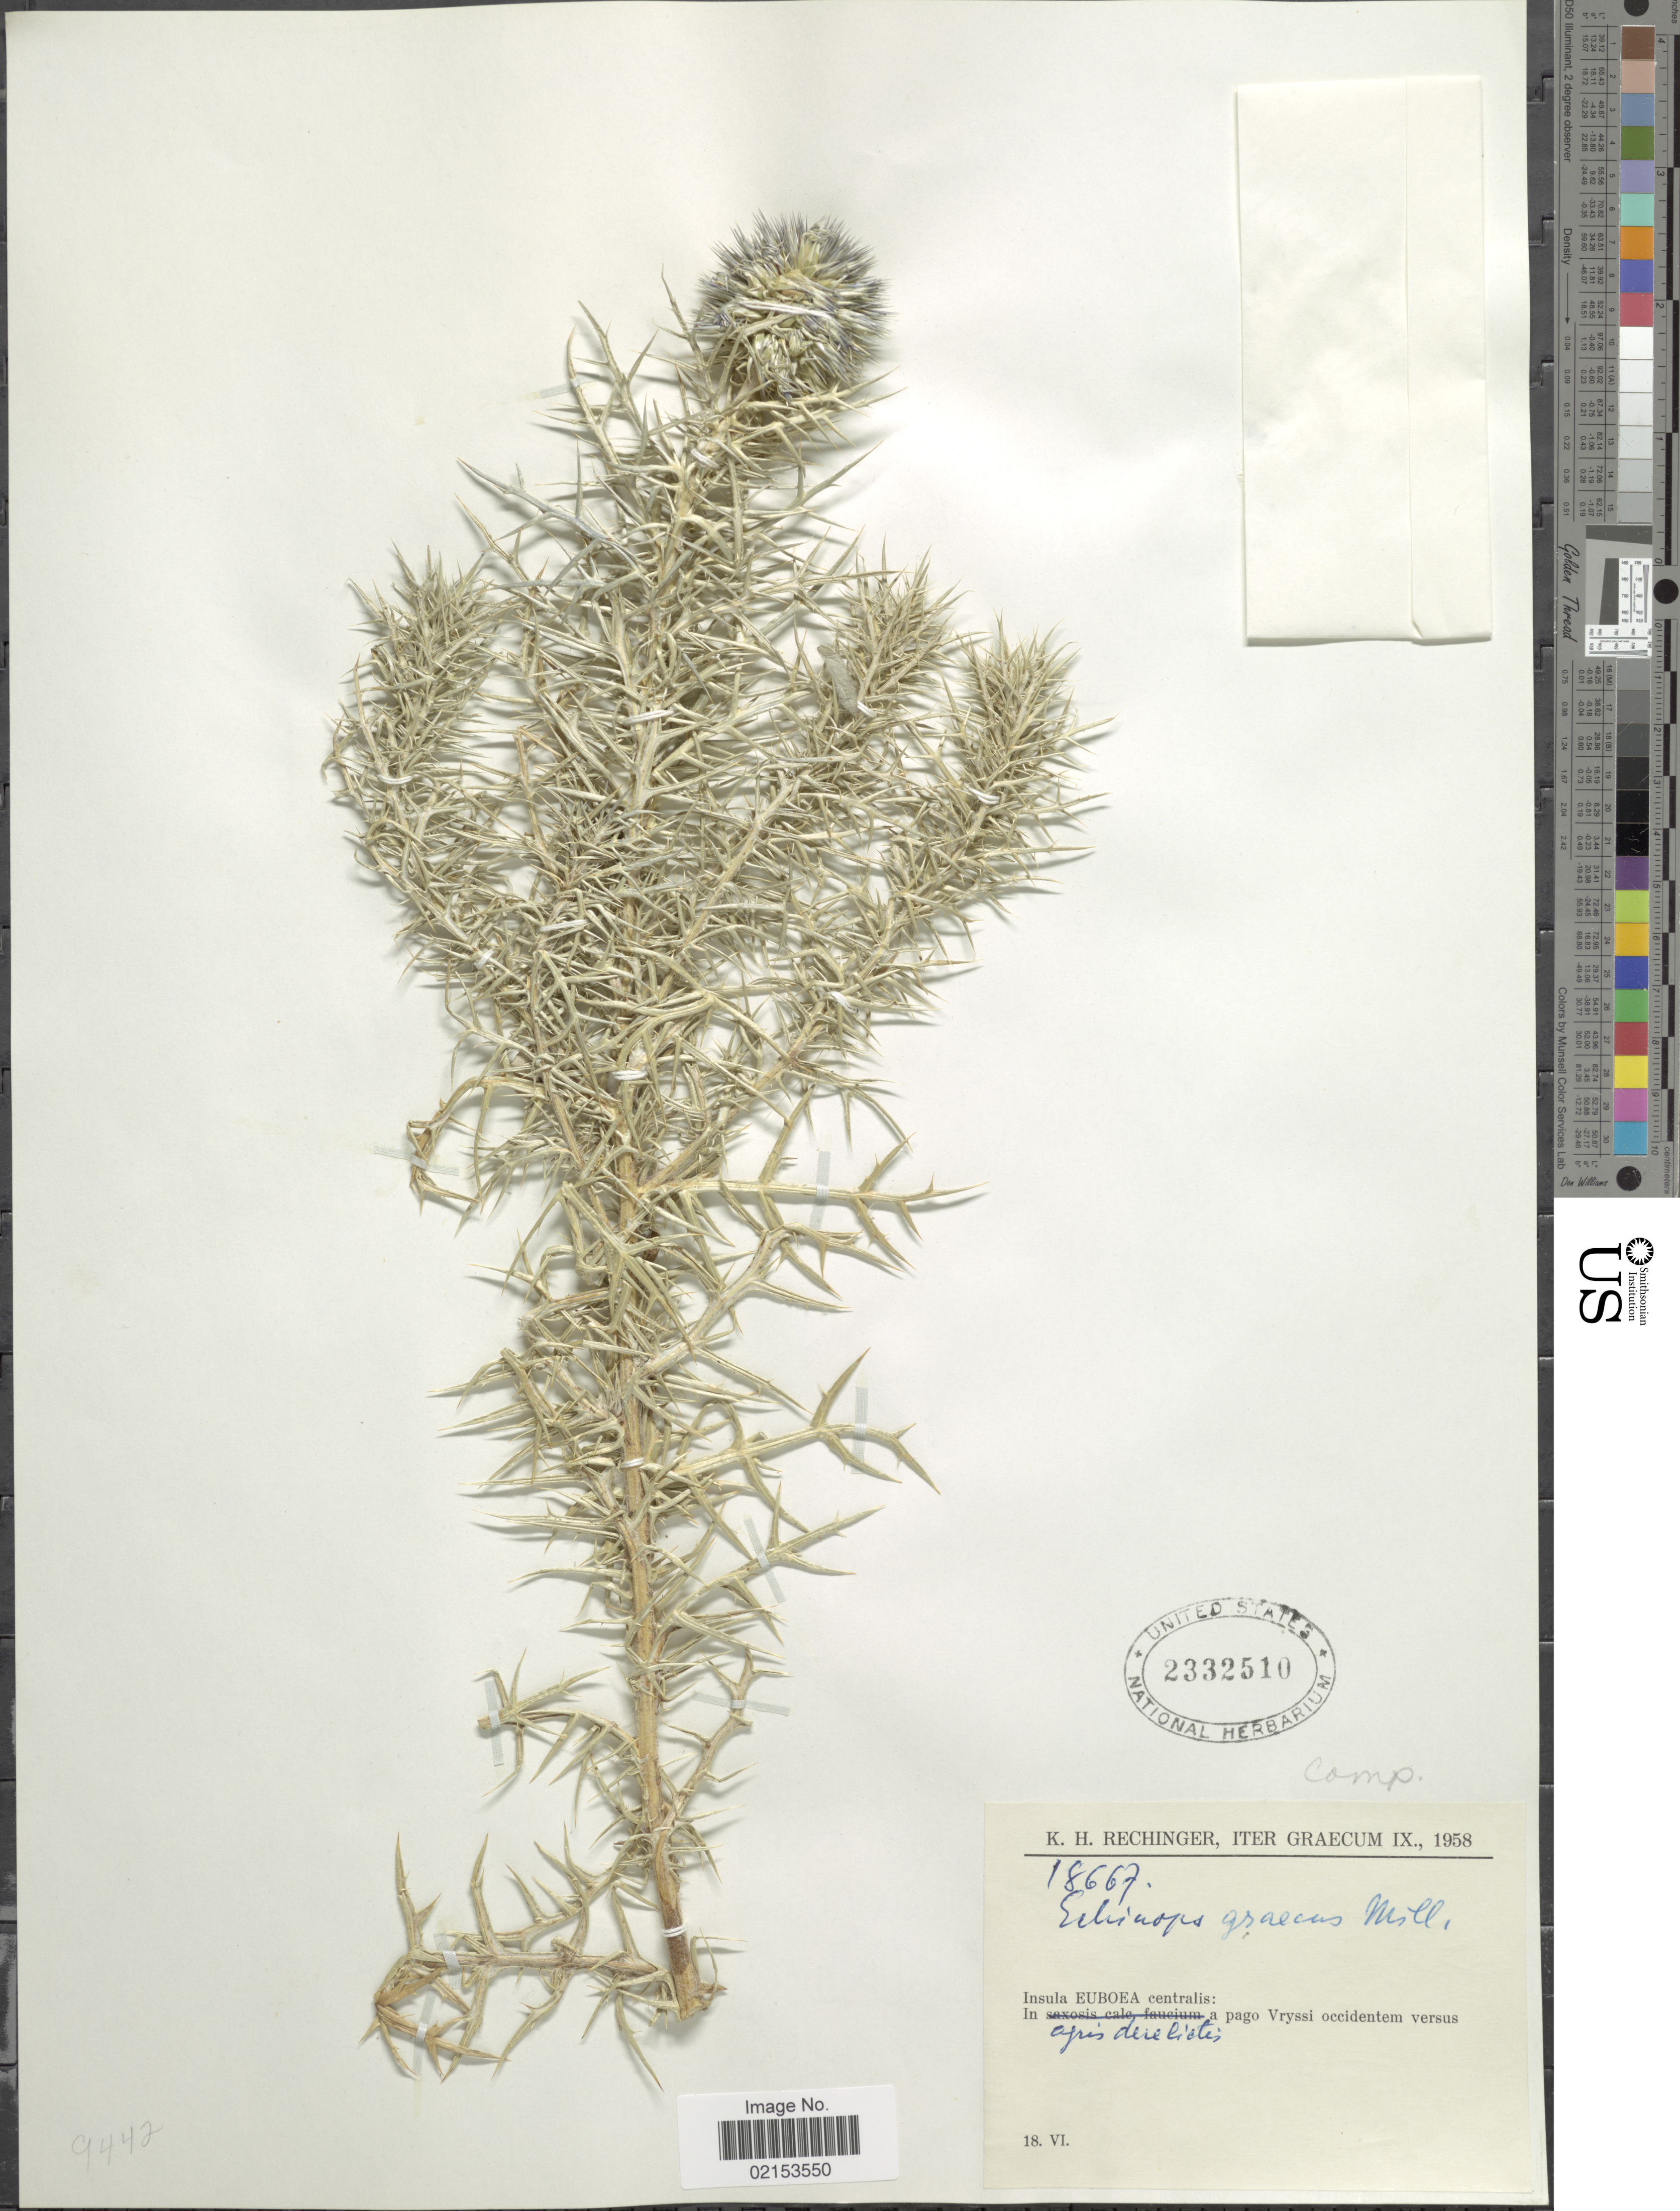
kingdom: Plantae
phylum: Tracheophyta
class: Magnoliopsida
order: Asterales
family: Asteraceae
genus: Echinops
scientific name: Echinops graecus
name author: Mill.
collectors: K. H. Rechinger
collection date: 1958-06-18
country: Greece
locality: Ier Graecum. Insula Euboea centralis: In a pago Vryssi occidentem versus apris derelictis.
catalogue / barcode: US 2332510